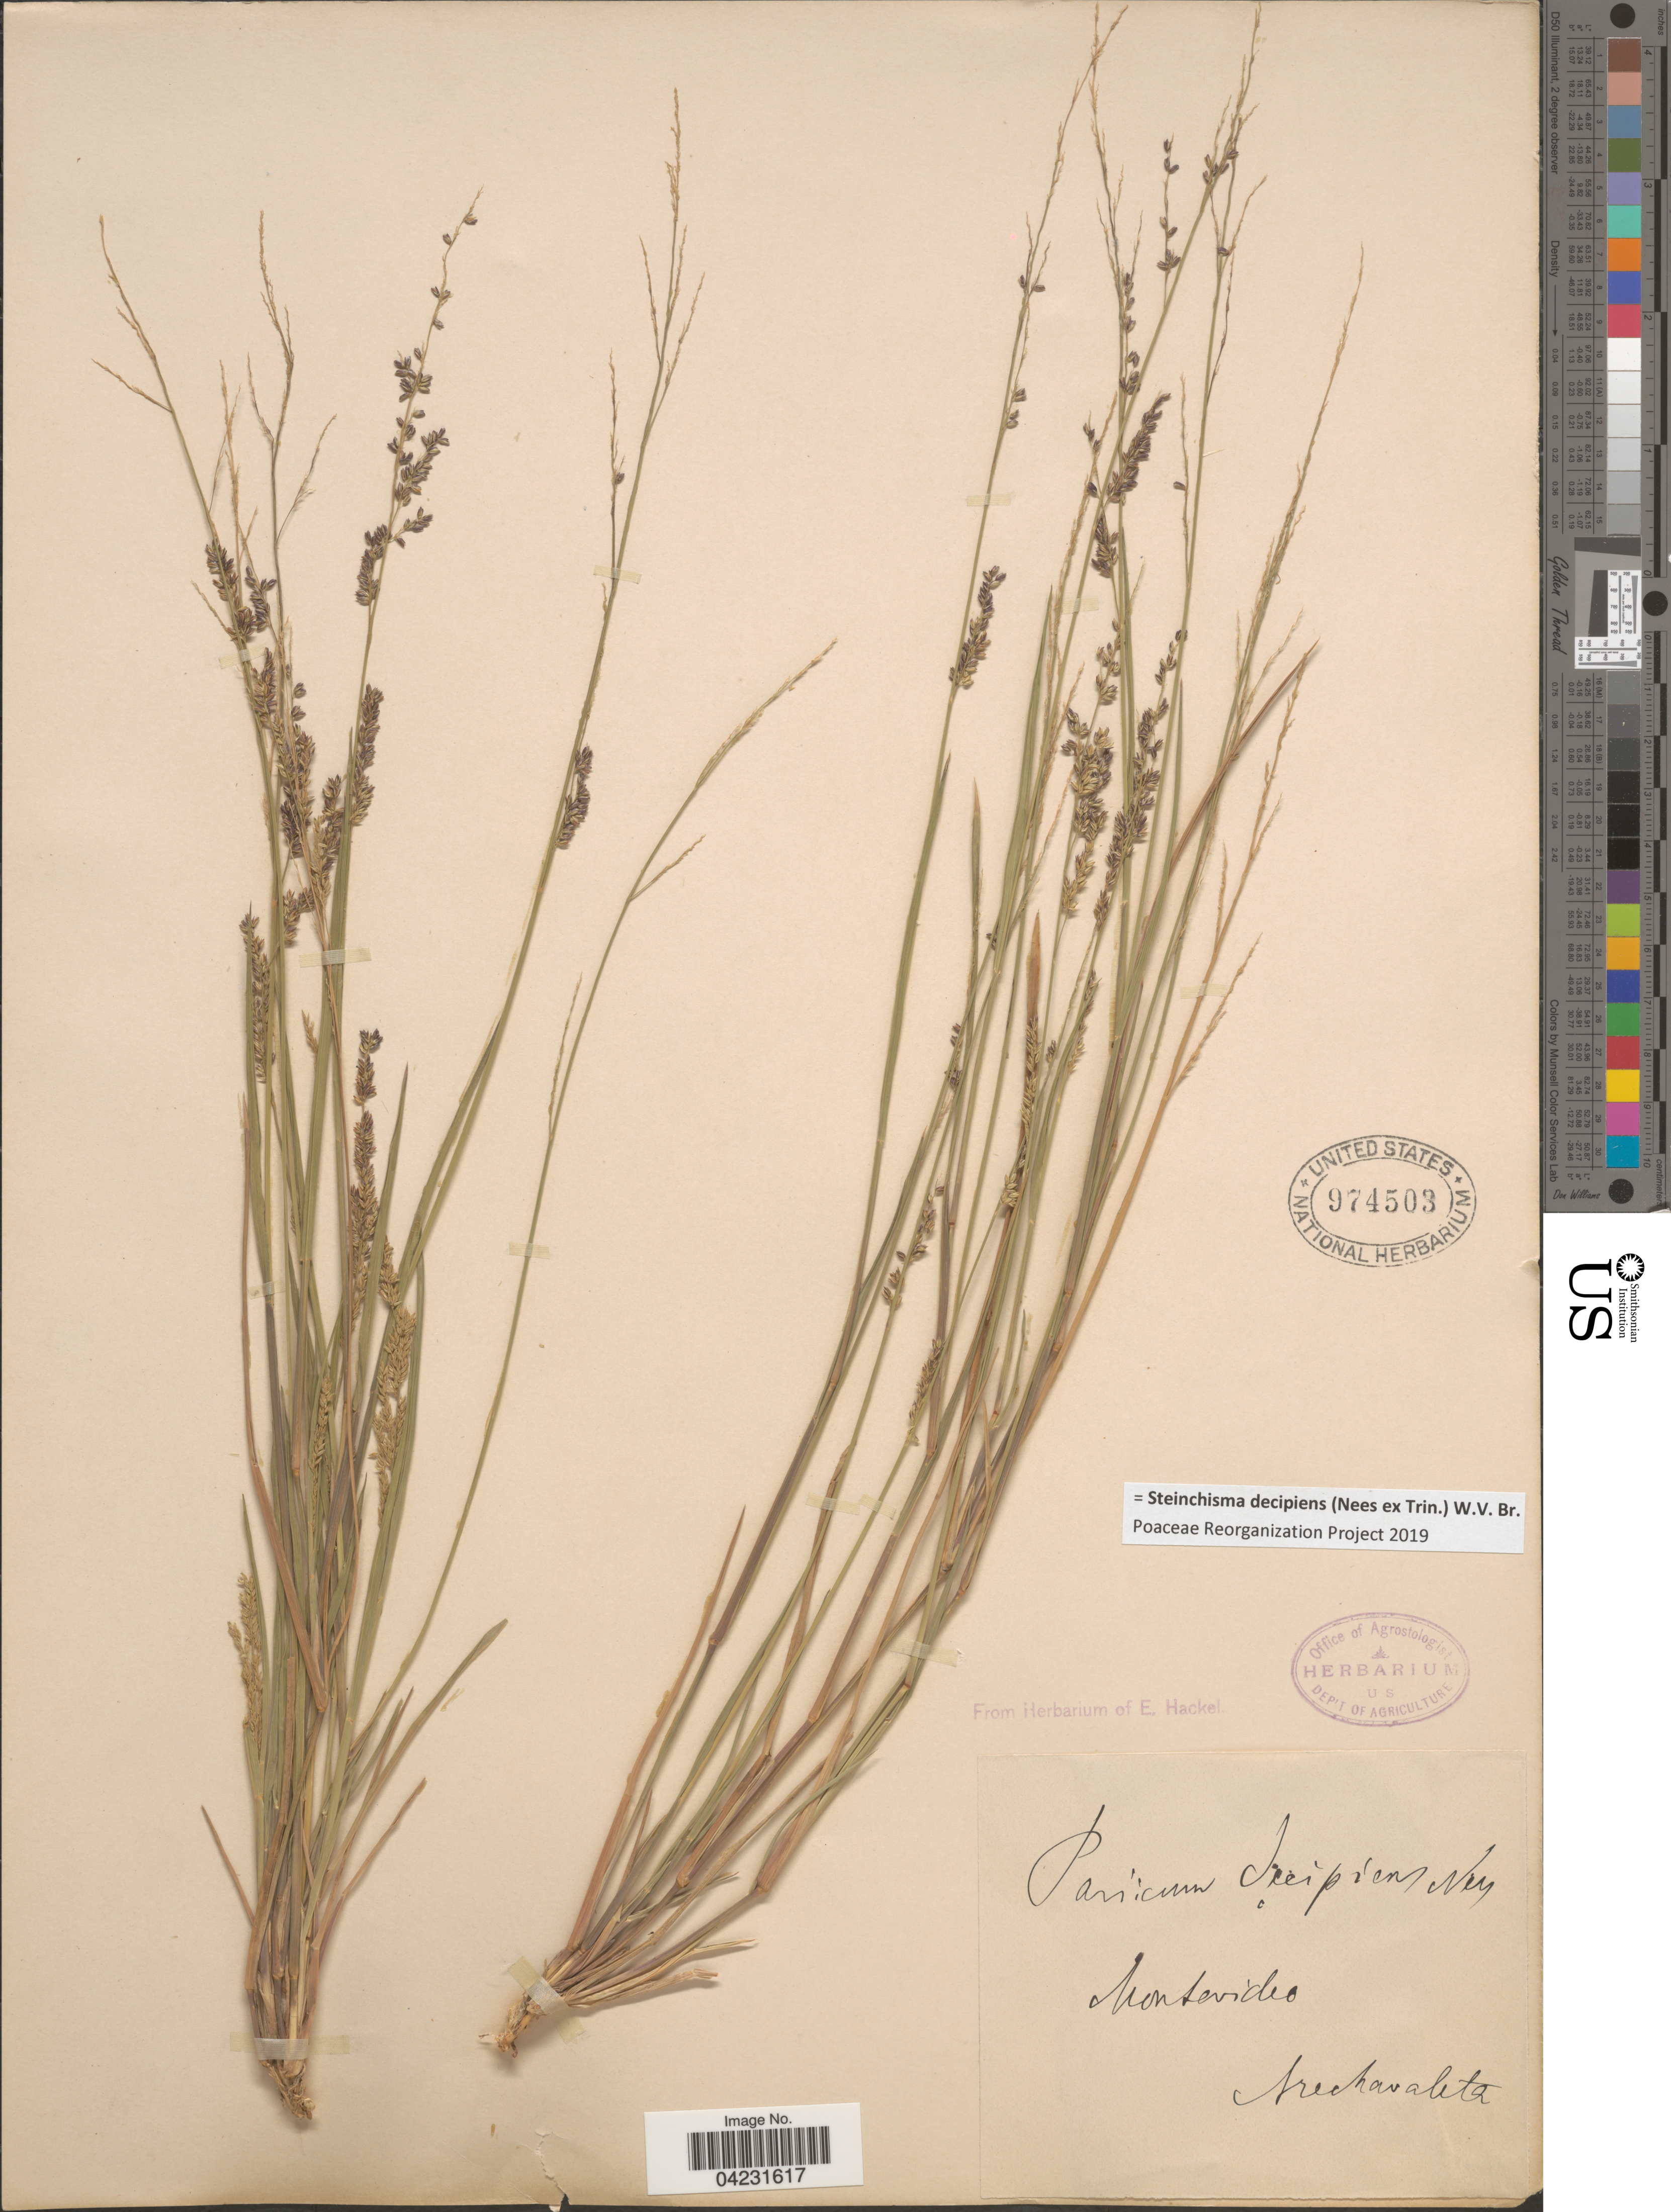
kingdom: Plantae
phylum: Tracheophyta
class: Liliopsida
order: Poales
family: Poaceae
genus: Steinchisma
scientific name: Steinchisma decipiens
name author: (Nees ex Trin.) W.V. Br.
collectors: Arechavaleta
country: Uruguay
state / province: Montevideo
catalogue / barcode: US 974503